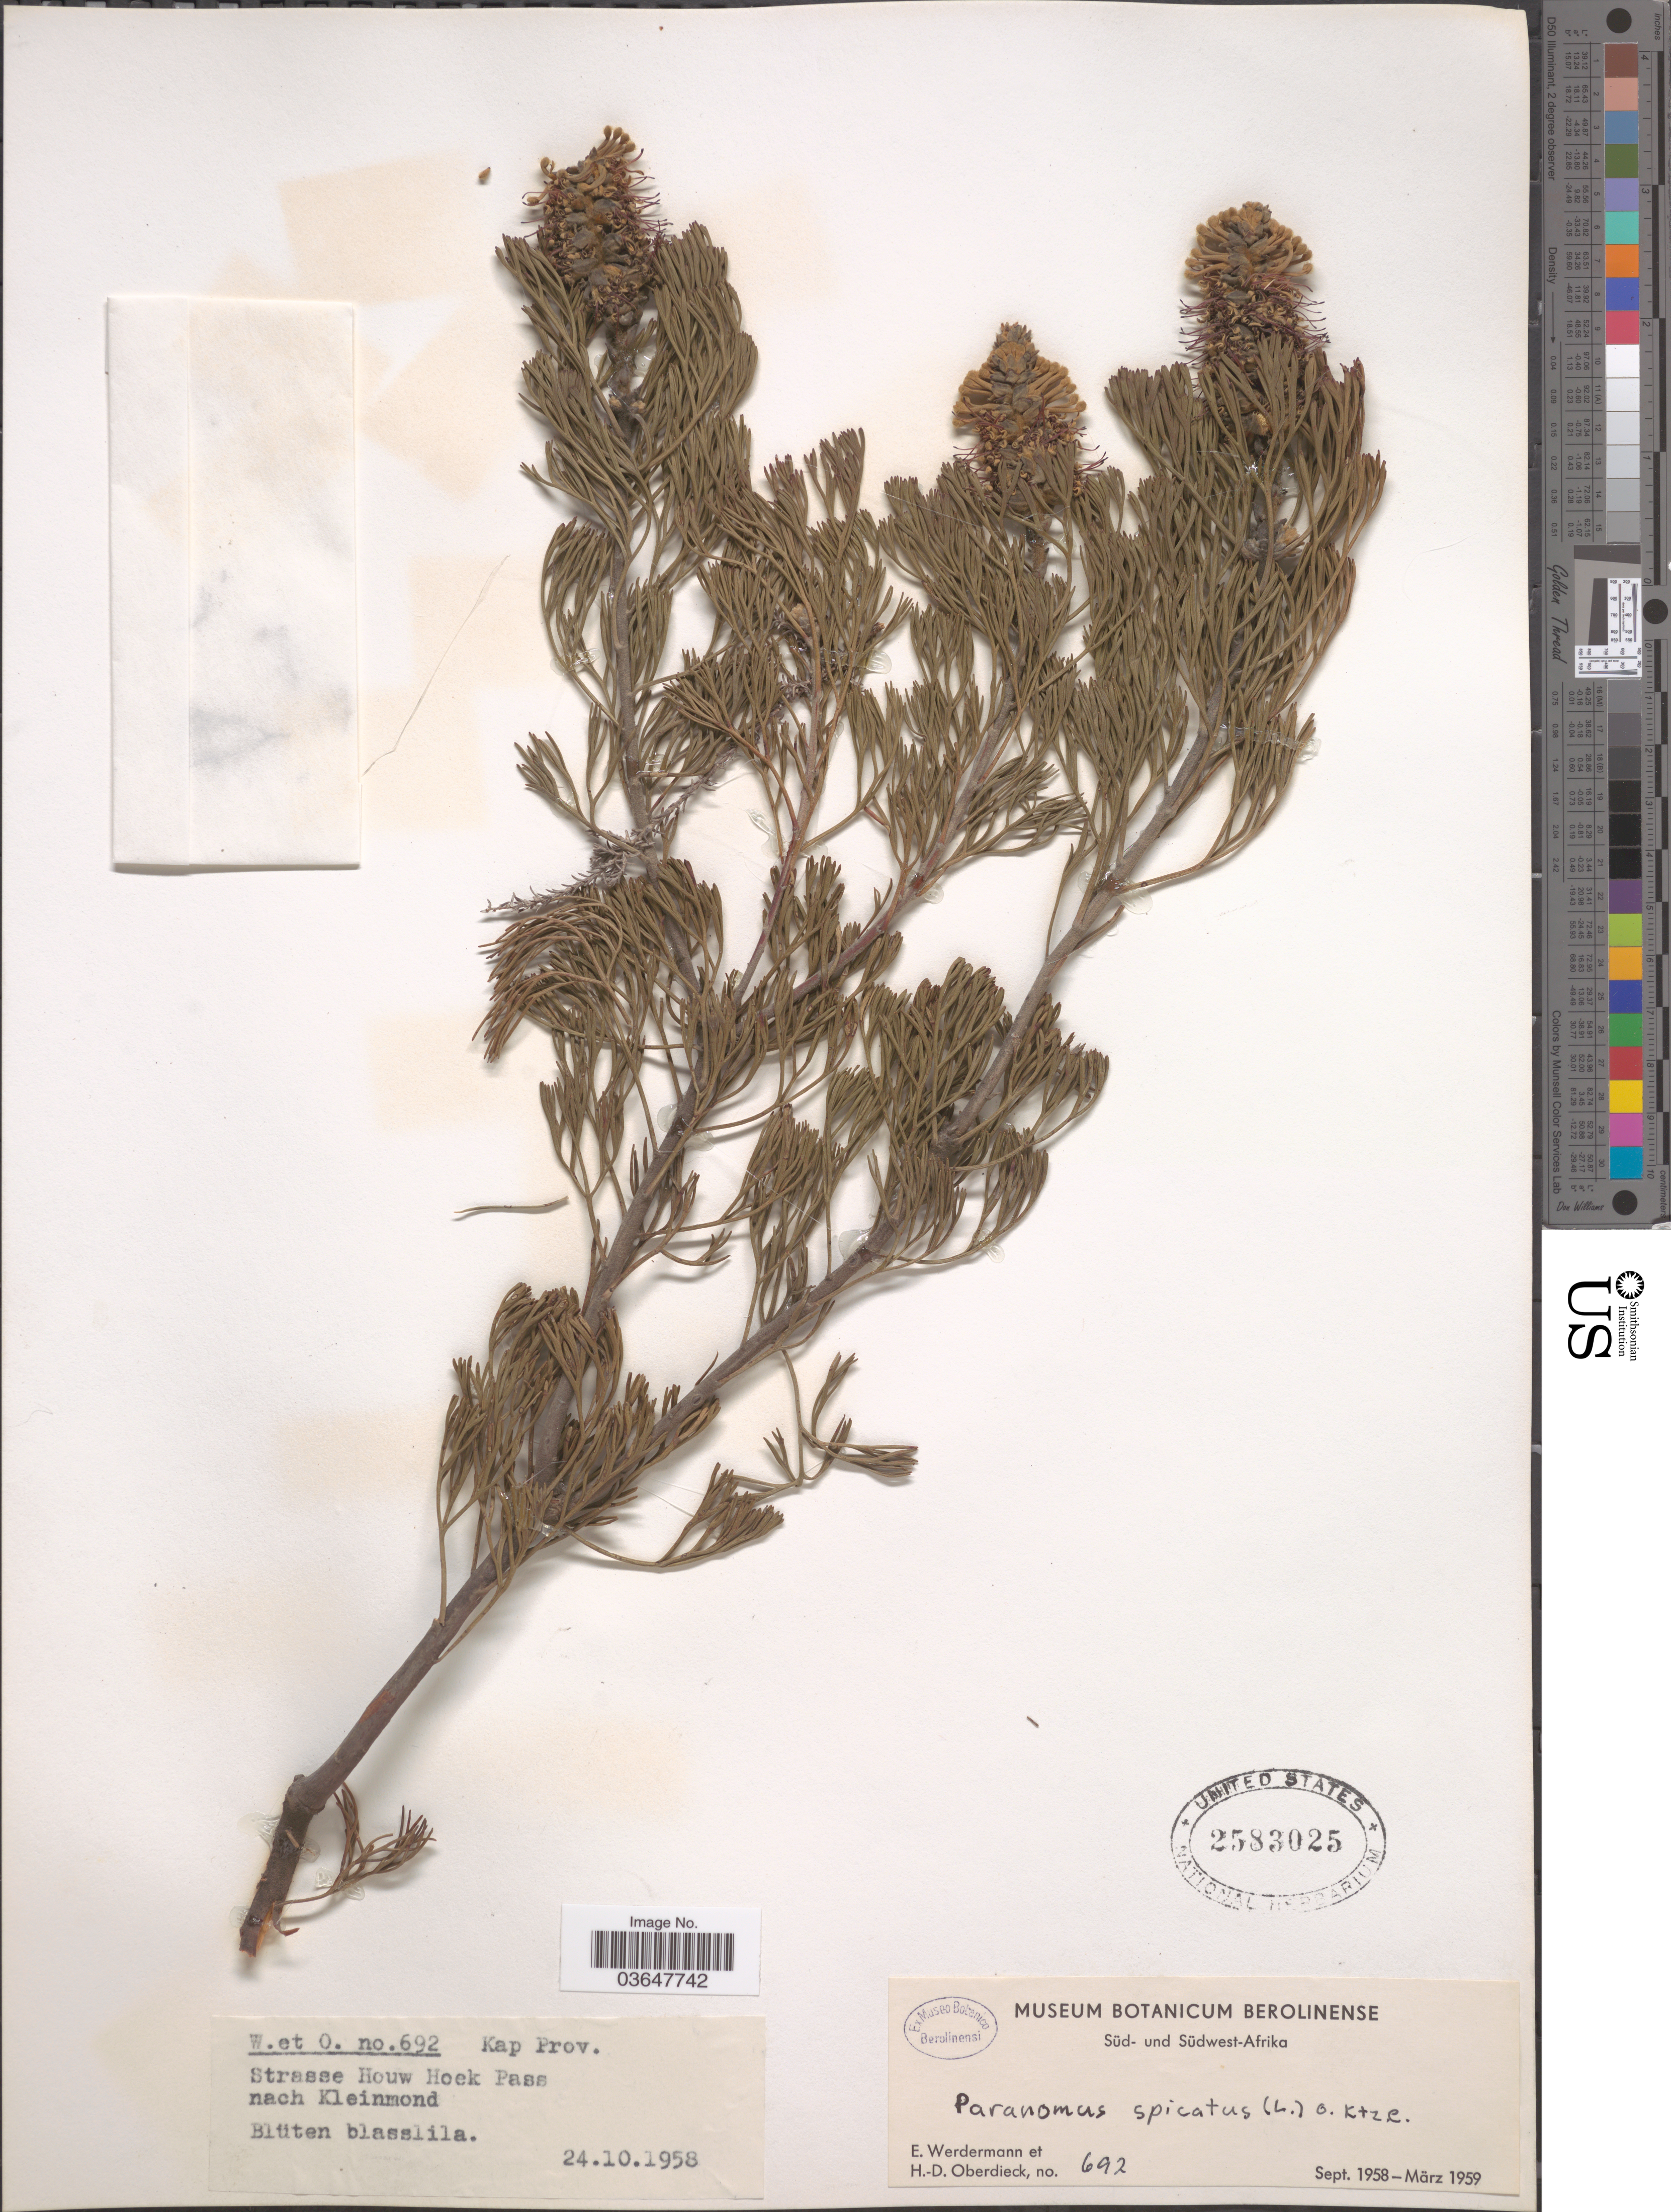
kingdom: Plantae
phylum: Tracheophyta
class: Magnoliopsida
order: Proteales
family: Proteaceae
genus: Paranomus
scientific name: Paranomus spicatus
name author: (Thunb.) Kuntze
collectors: E. Werdermann & H. Oberdieck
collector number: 692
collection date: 1958-10-24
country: South Africa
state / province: Western Cape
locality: Kap Prov. Strasse Houw Hoek Pass nach Kleinmond.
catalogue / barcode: US 2583025